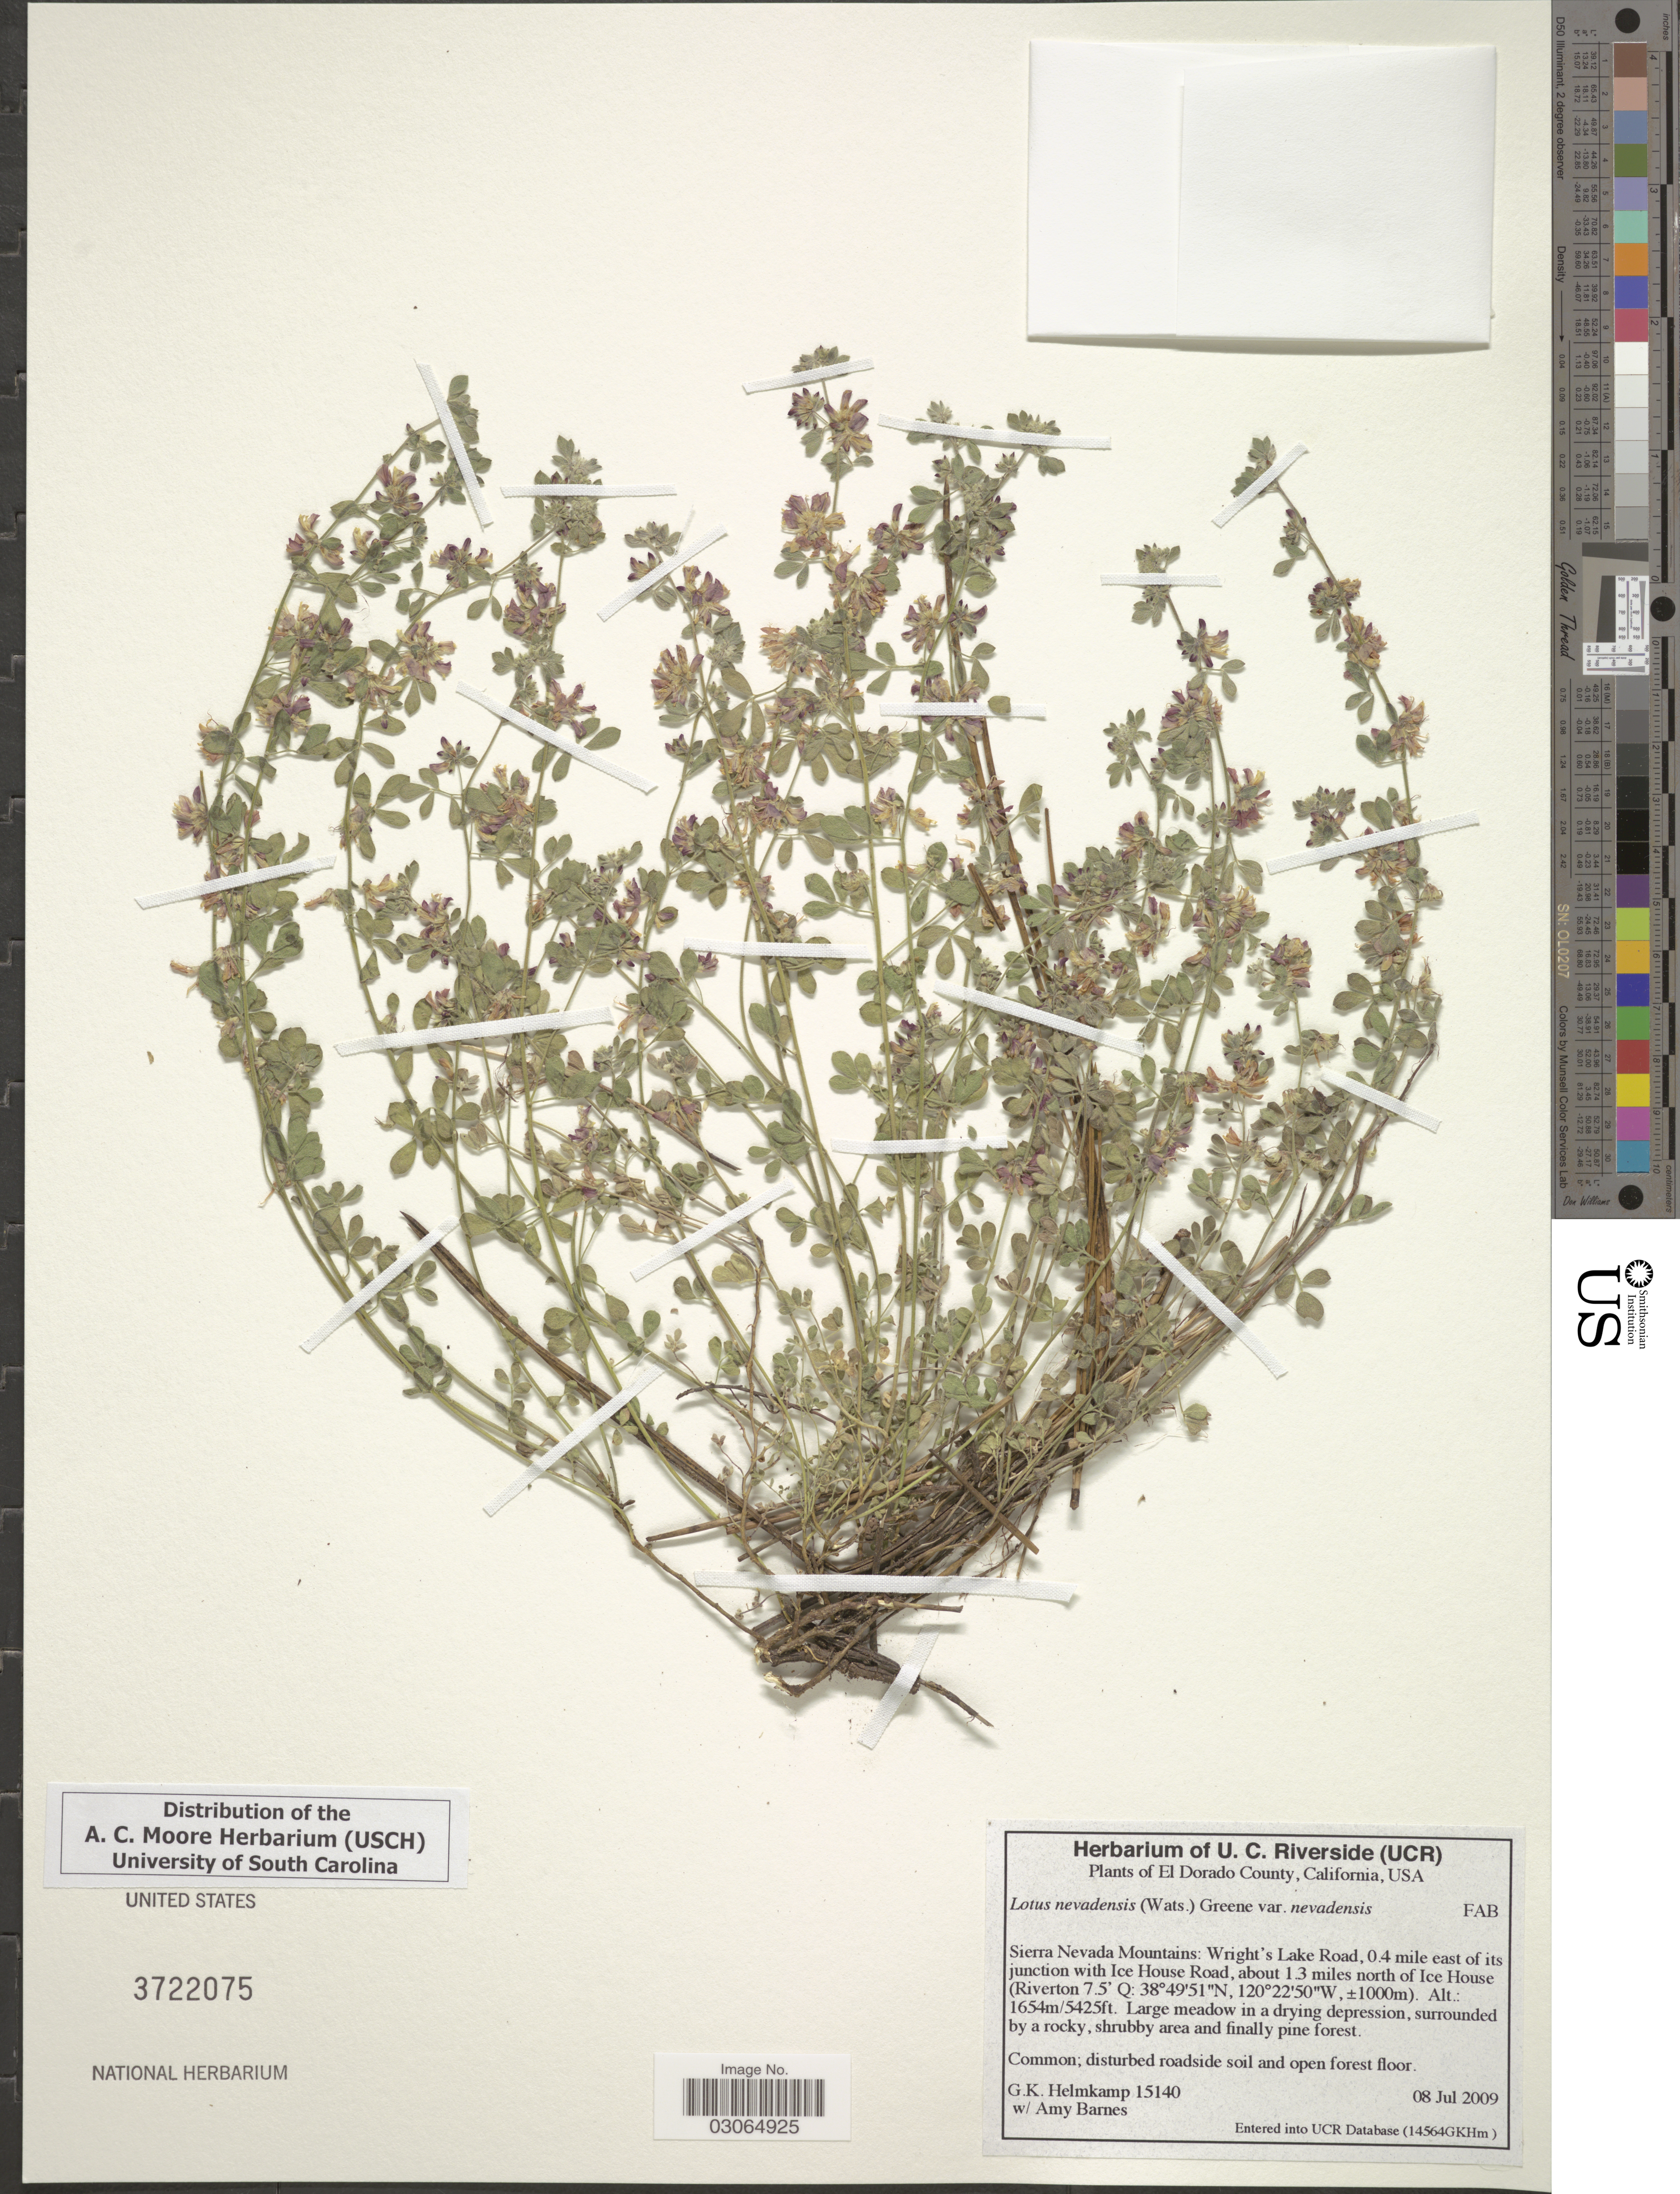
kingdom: Plantae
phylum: Tracheophyta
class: Magnoliopsida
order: Fabales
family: Fabaceae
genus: Lotus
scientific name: Lotus nevadensis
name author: (S. Watson) Greene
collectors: G. Helmkamp & A. Barnes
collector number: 15140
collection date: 2009-07-08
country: United States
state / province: California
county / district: El Dorado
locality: El Dorado County. Sierra Nevada Mountains: Wright's Lake Road, 0.4 mile east of its junction with Ice House Road, about 1.3 miles north of Ice House (Riverton 7.5' Q).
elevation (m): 1000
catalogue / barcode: US 3722075